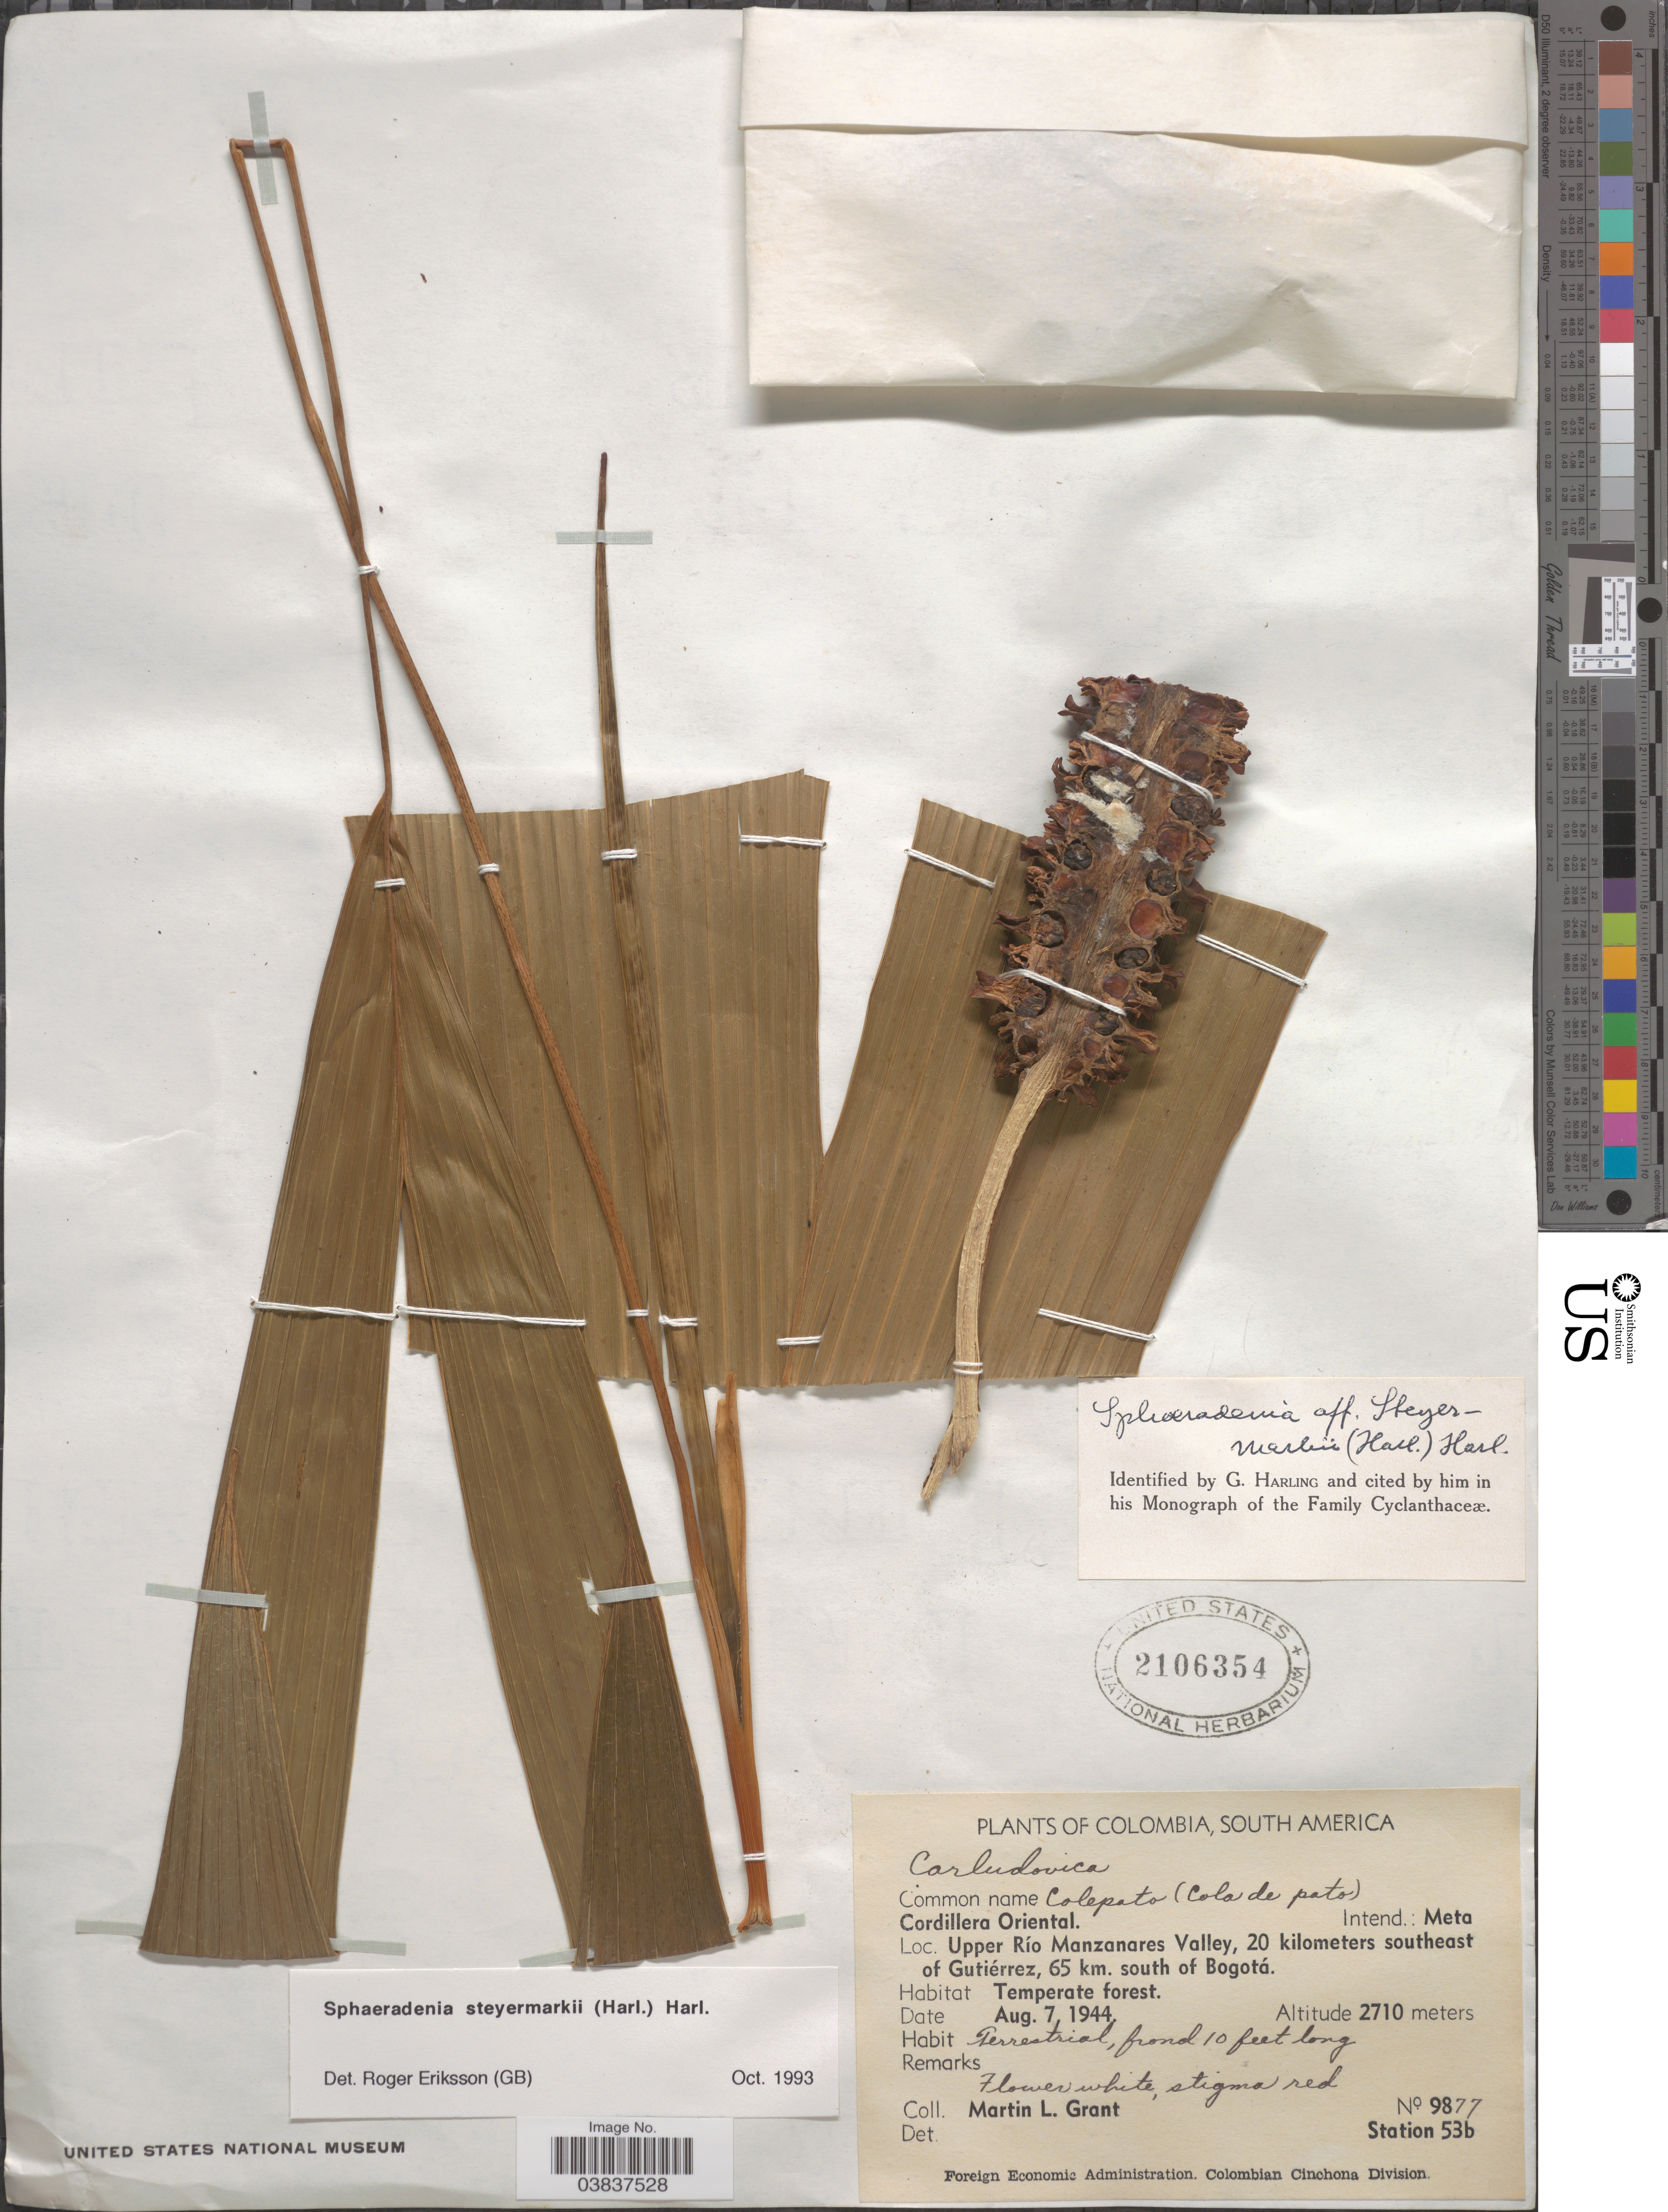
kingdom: Plantae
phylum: Tracheophyta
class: Liliopsida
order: Pandanales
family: Cyclanthaceae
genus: Sphaeradenia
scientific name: Sphaeradenia steyermarkii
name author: (Hart.) Harling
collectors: M. L. Grant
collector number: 9877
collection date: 1944-08-07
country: Colombia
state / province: Meta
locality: Cordillera Oriental. Intend: Meta. Upper Río Manzanares Valley, 20 kilometers southeast of Gutiérrez, 65 km. south of Bogotá.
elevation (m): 2710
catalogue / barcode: US 2106354